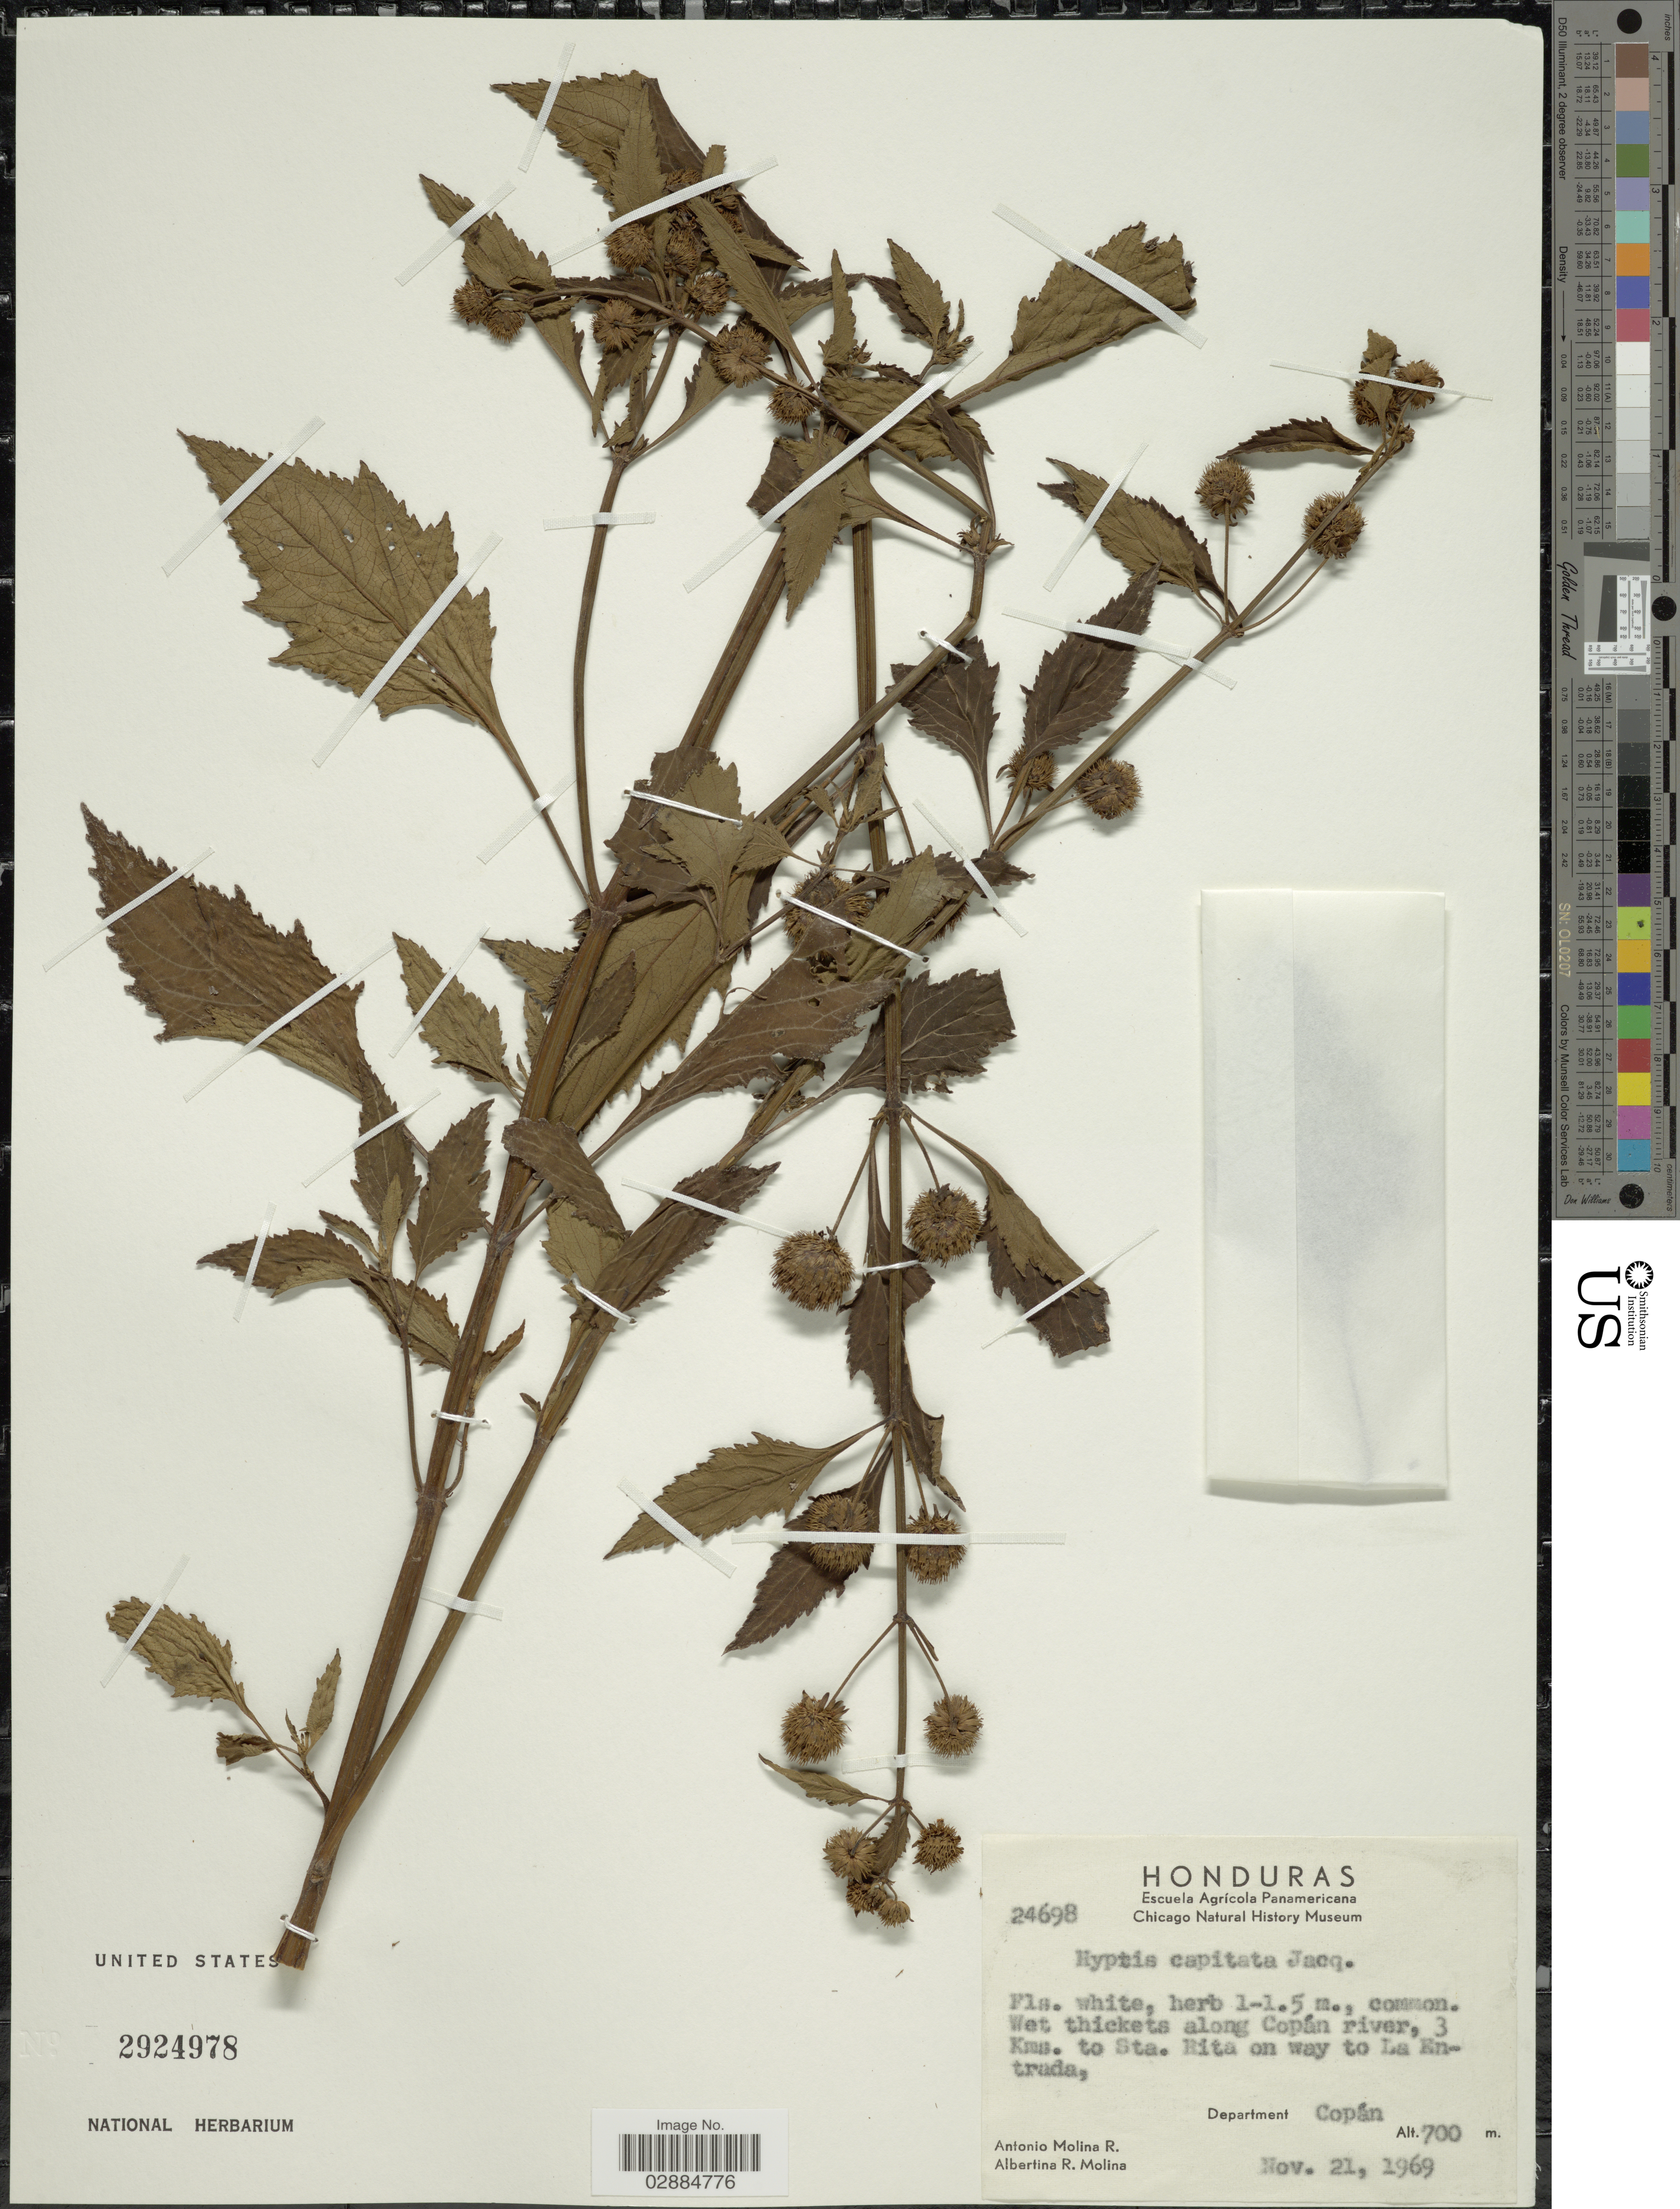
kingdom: Plantae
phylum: Tracheophyta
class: Magnoliopsida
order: Lamiales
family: Lamiaceae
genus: Hyptis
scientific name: Hyptis capitata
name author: Jacq.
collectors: A. Molina R. & A. R. Molina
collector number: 24698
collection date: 1969-11-21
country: Honduras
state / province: Copán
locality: Wet thickets along Copán river, 3 Kms. to Sta. Rita on way to La Entrada, Department Copán.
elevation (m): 700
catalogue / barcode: US 2924978